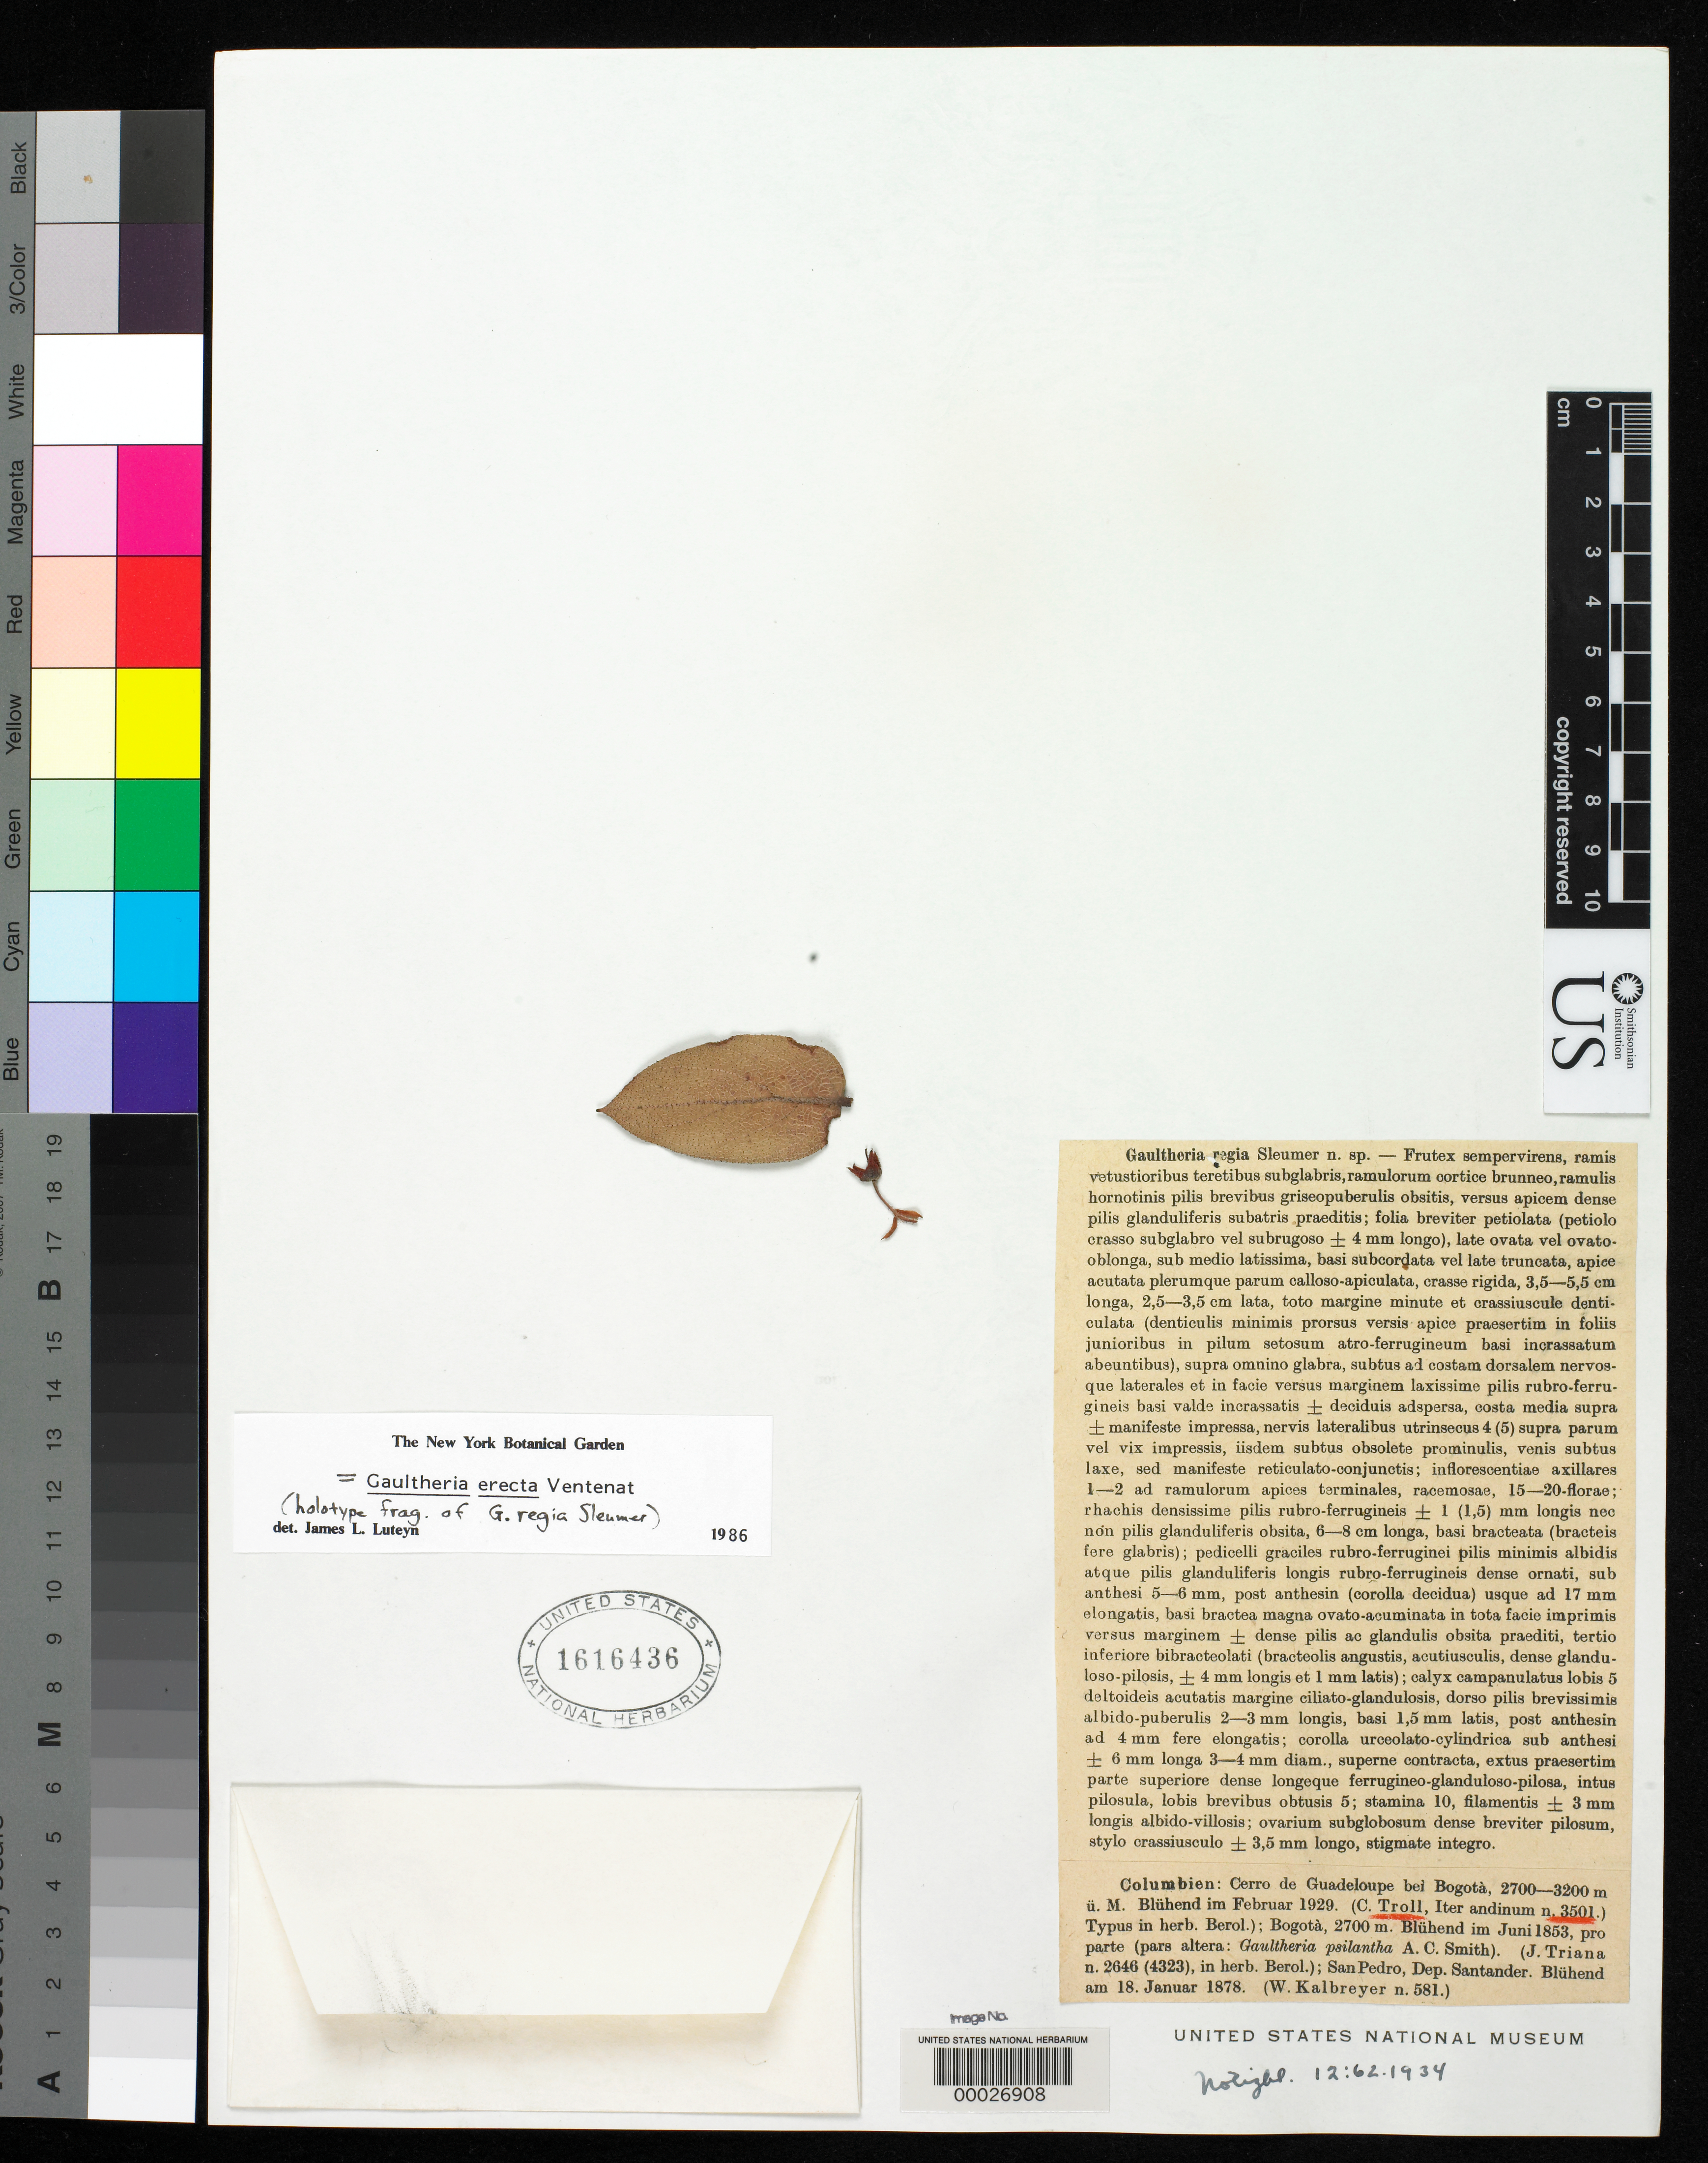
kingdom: Plantae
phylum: Tracheophyta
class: Magnoliopsida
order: Ericales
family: Ericaceae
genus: Gaultheria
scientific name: Gaultheria regia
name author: Sleumer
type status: Isotype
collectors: C. Troll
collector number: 3501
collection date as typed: Feb 1929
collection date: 1929-02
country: Colombia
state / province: Cundinamarca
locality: Cerro de Guadeloupe near Botota.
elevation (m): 2700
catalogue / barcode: US 1616436